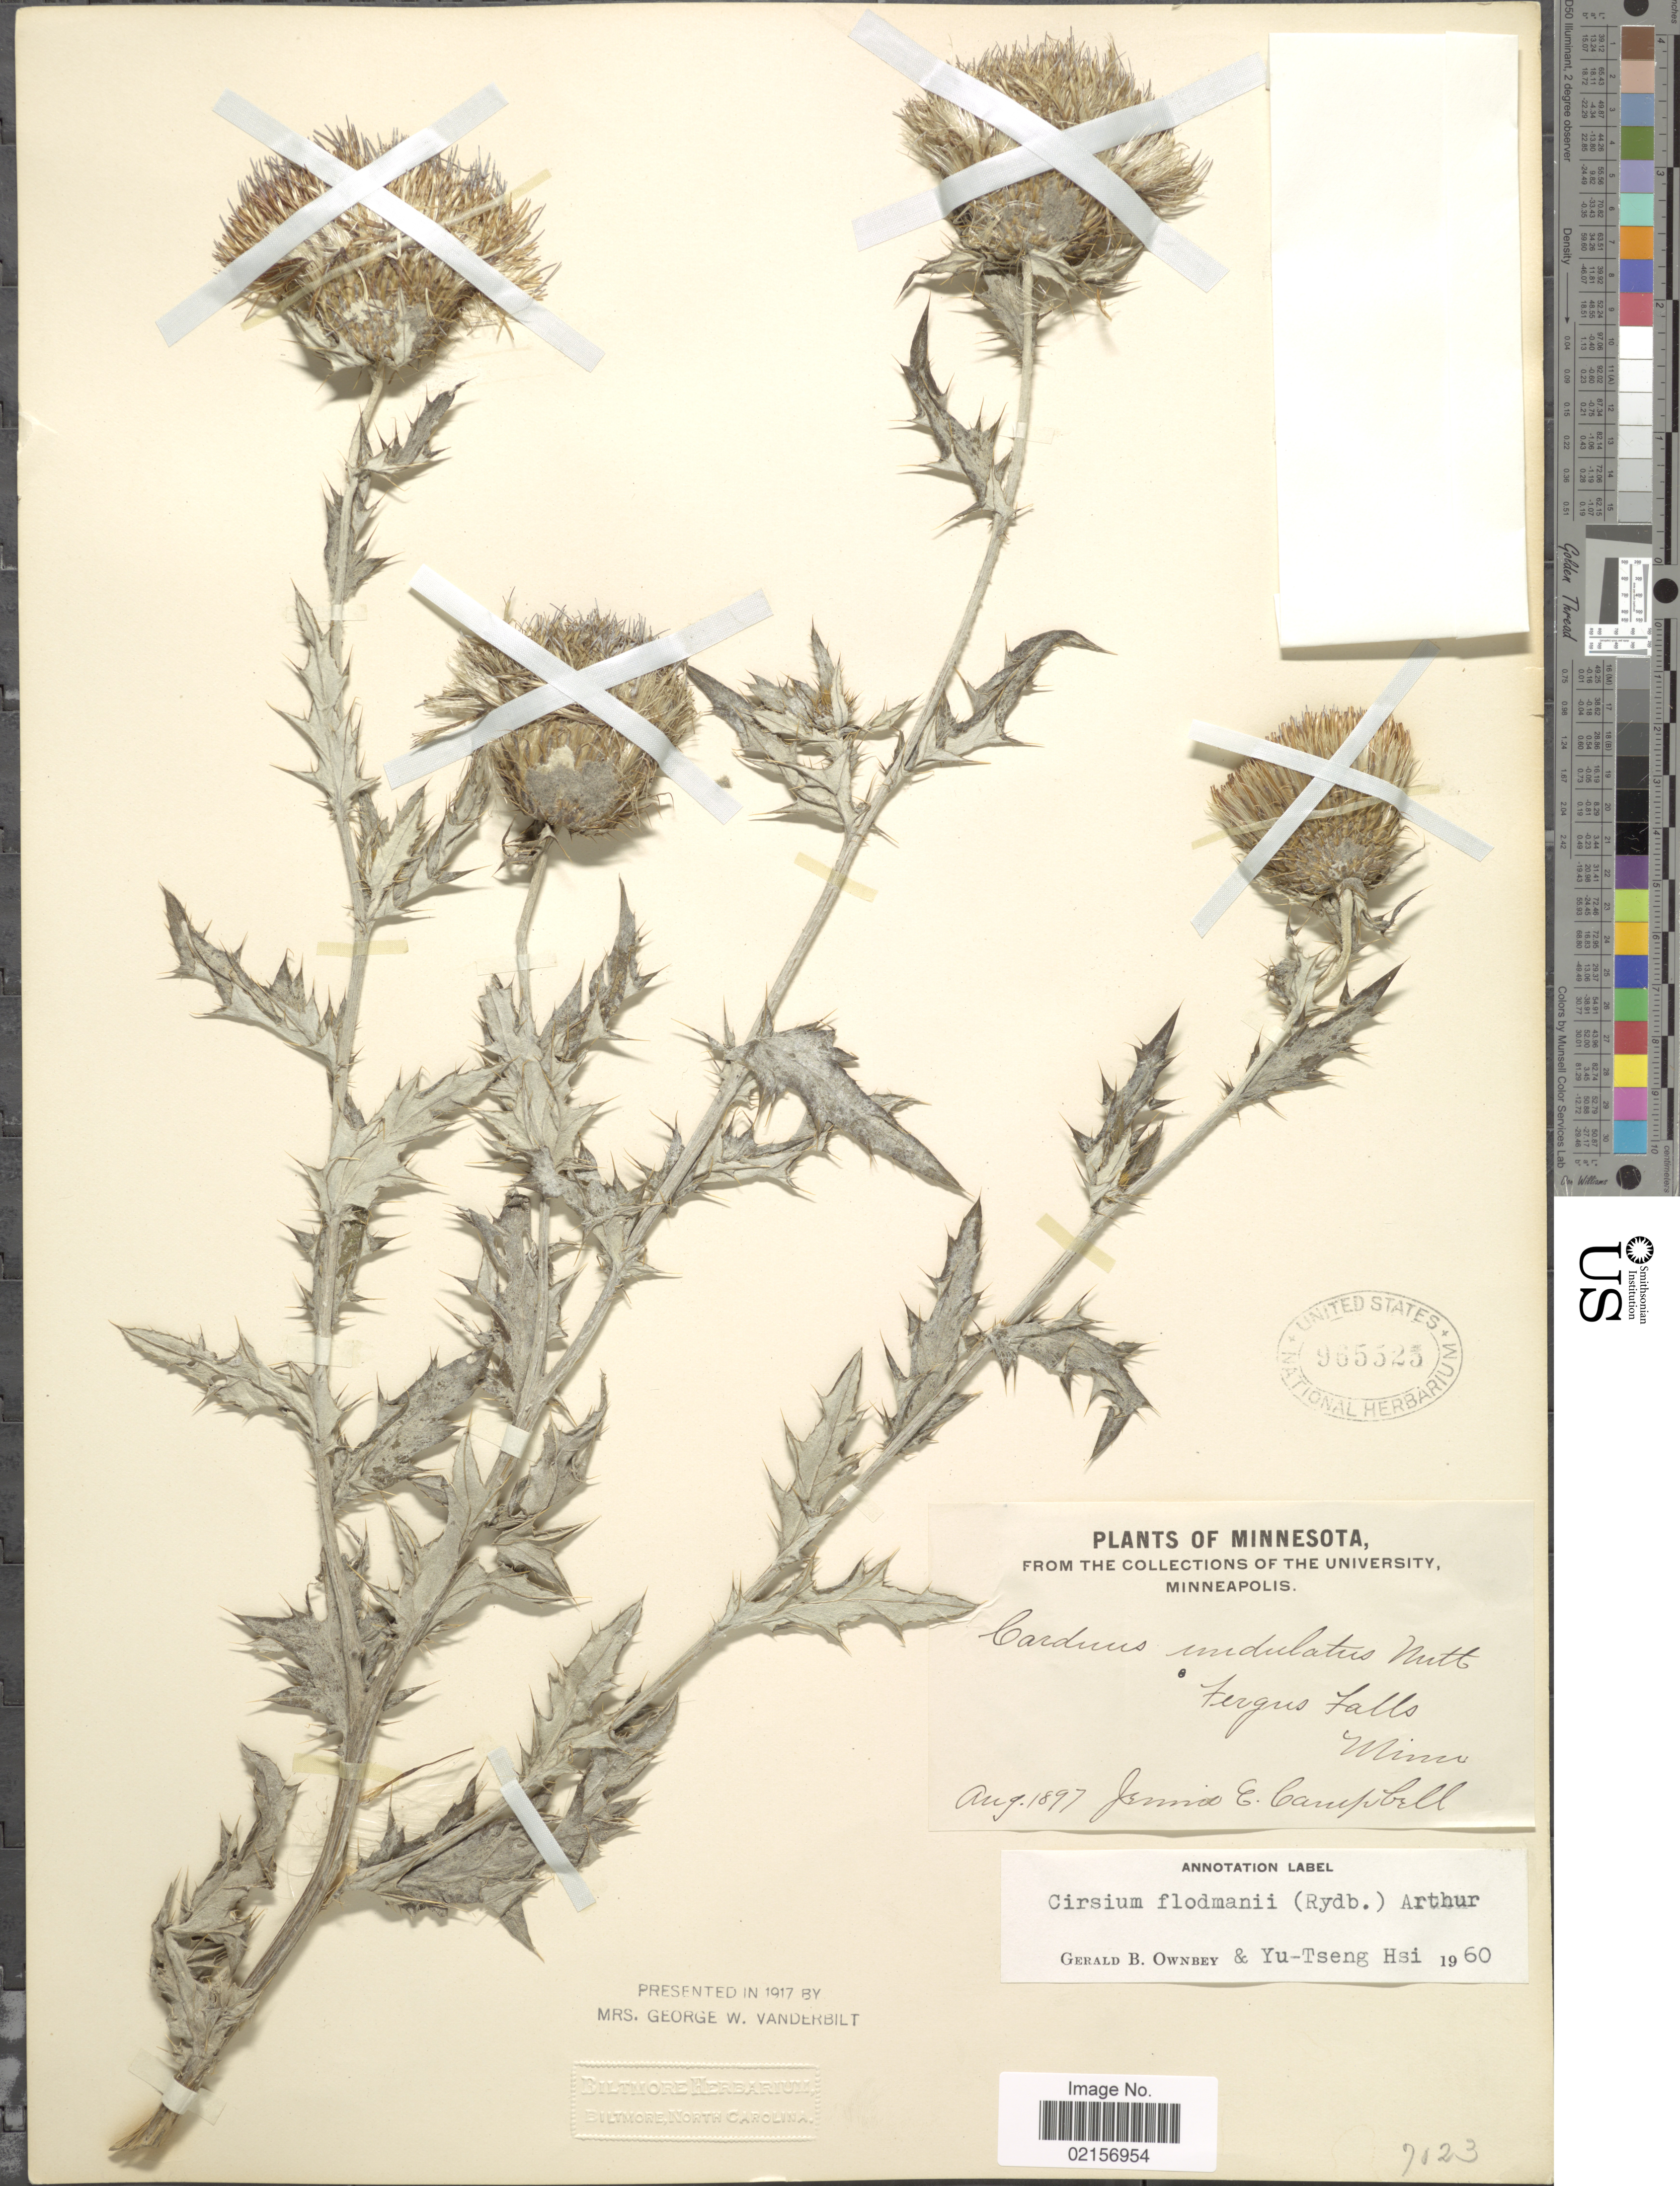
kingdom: Plantae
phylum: Tracheophyta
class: Magnoliopsida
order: Asterales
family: Asteraceae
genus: Cirsium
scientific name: Cirsium flodmanii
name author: (Rydb.) Arthur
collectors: J. E. Campbell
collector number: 7023?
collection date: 1897-08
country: United States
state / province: Minnesota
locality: Fergus falls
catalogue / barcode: US 965525